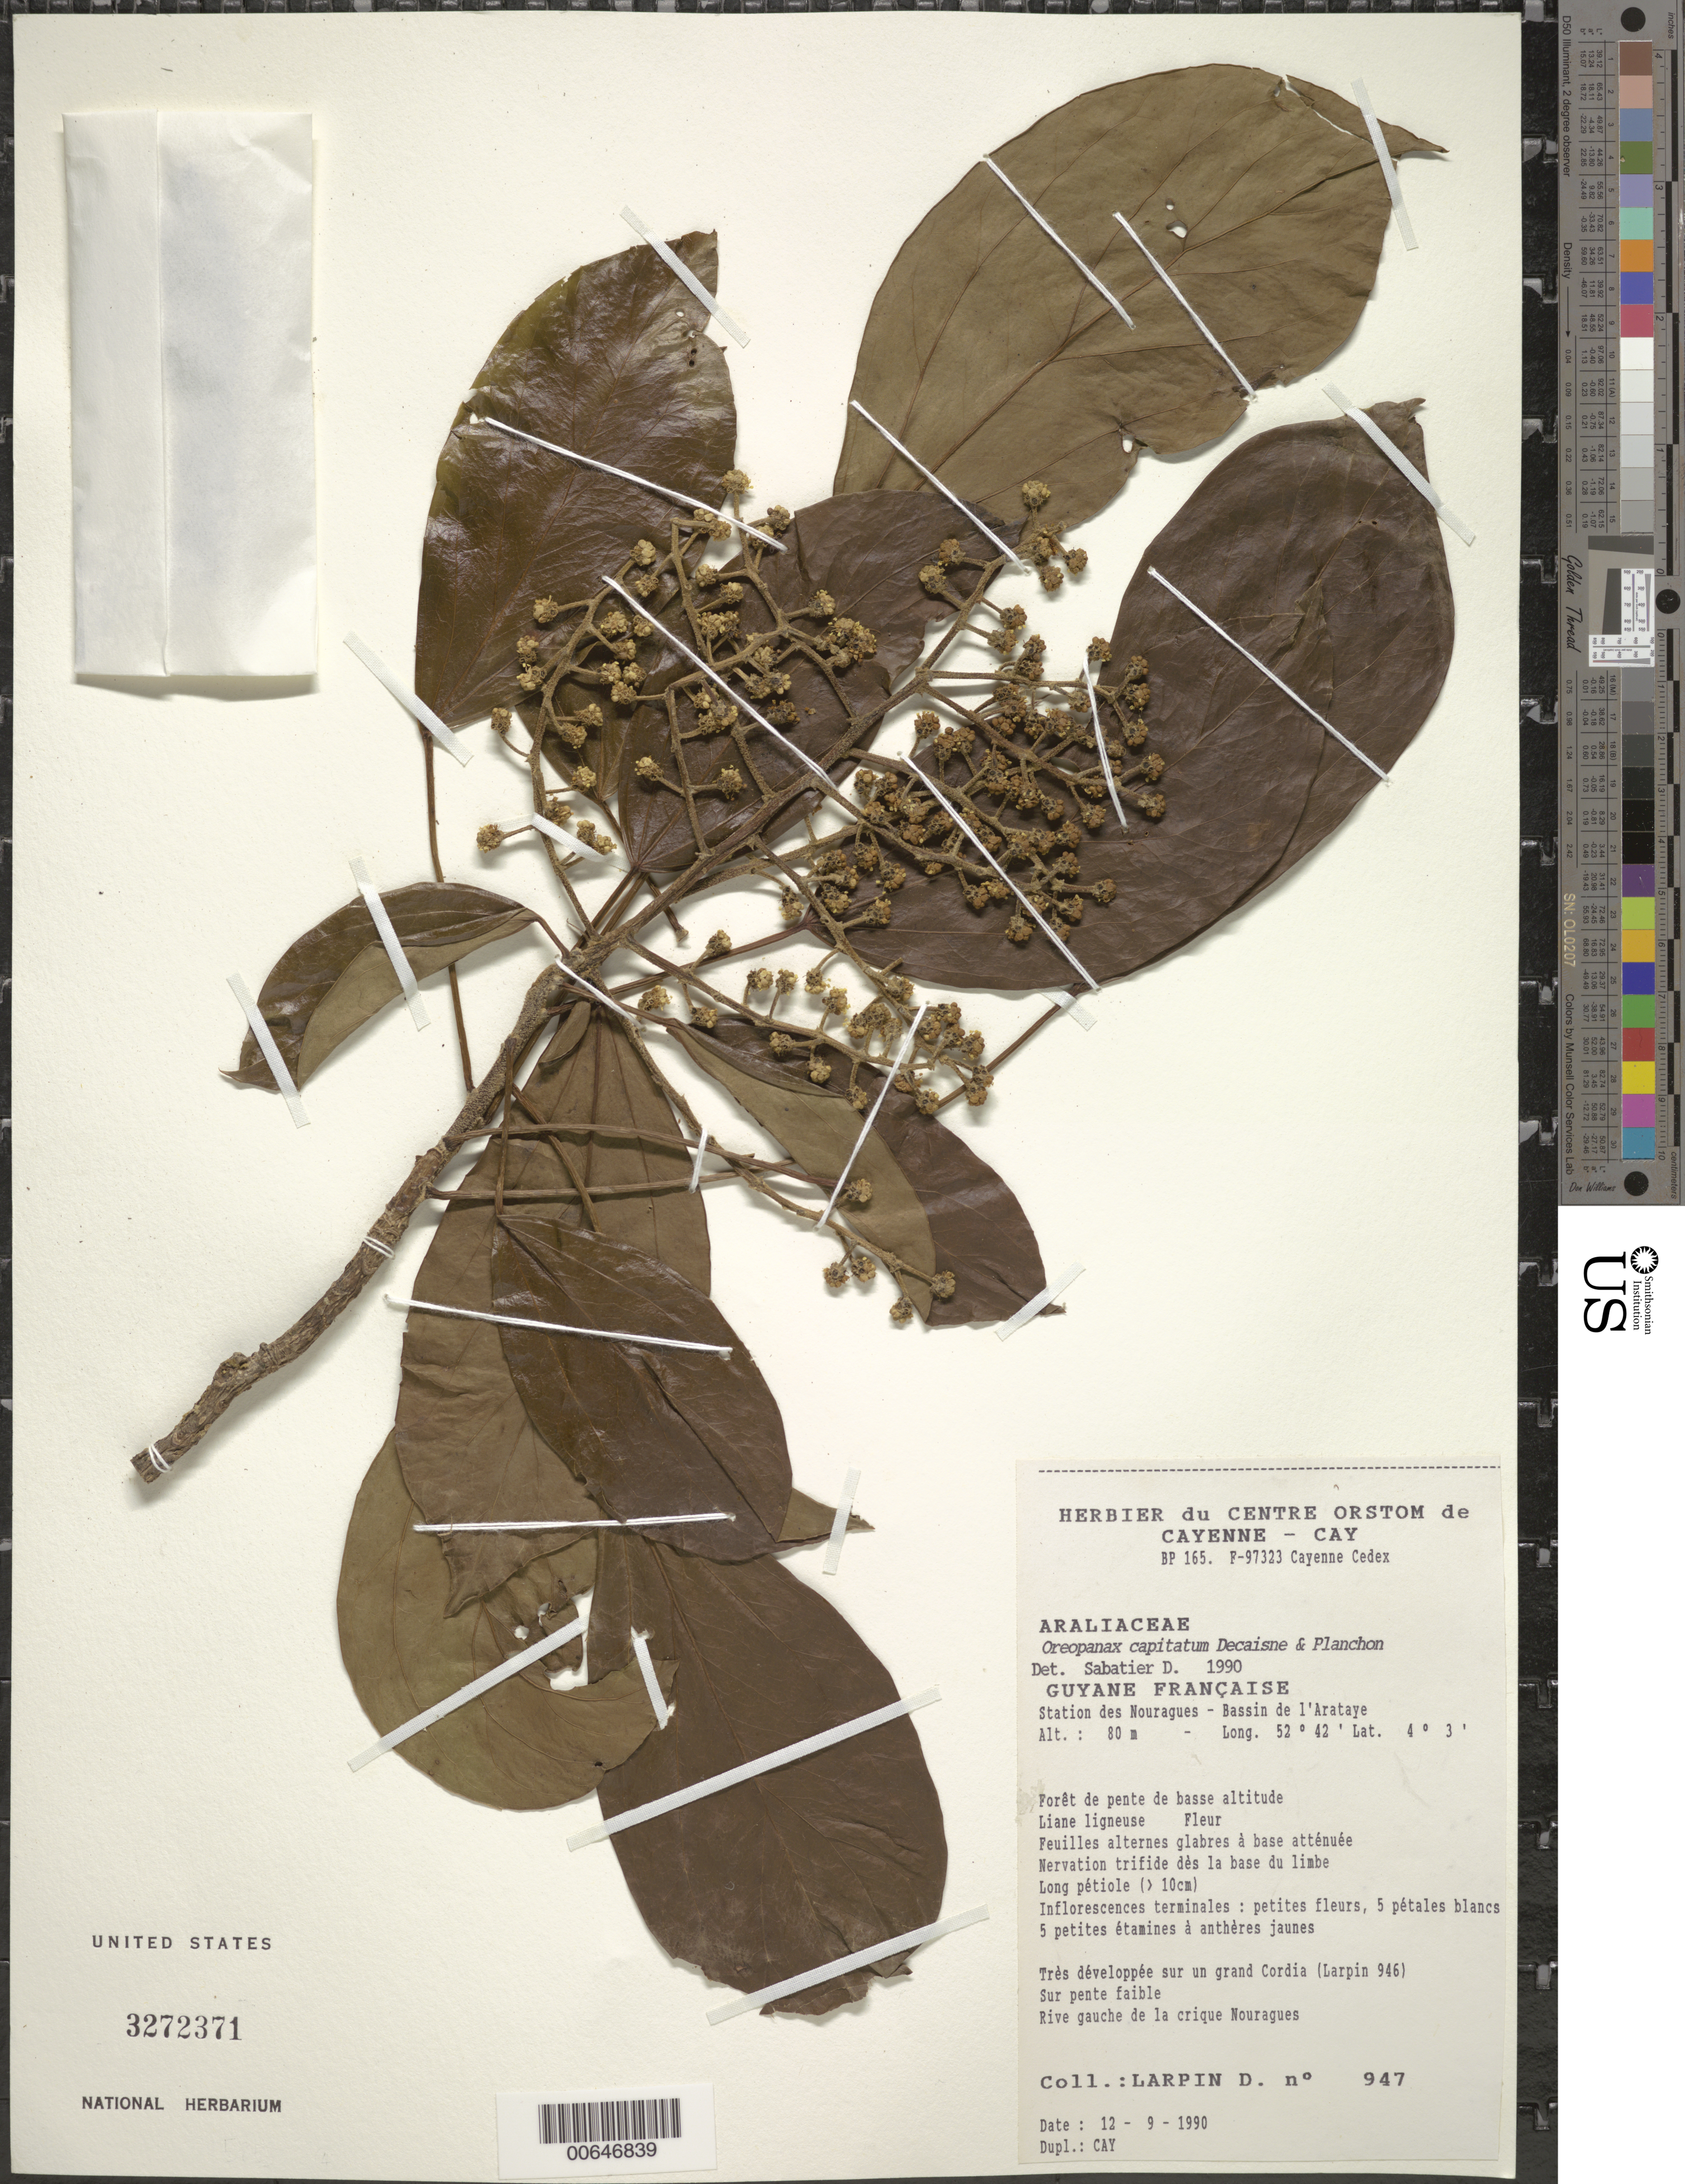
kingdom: Plantae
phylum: Tracheophyta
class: Magnoliopsida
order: Apiales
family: Araliaceae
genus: Oreopanax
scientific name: Oreopanax capitatus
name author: (Jacq.) Decne. & Planch.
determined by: Sabatier, D.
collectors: D. Larpin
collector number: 947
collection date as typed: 12-Sep-90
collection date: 1990-09-12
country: French Guiana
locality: Station des Nouragues, Bassin de l'Approuague, Arataye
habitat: Low altitude slope forest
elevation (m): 80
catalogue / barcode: US 3272371